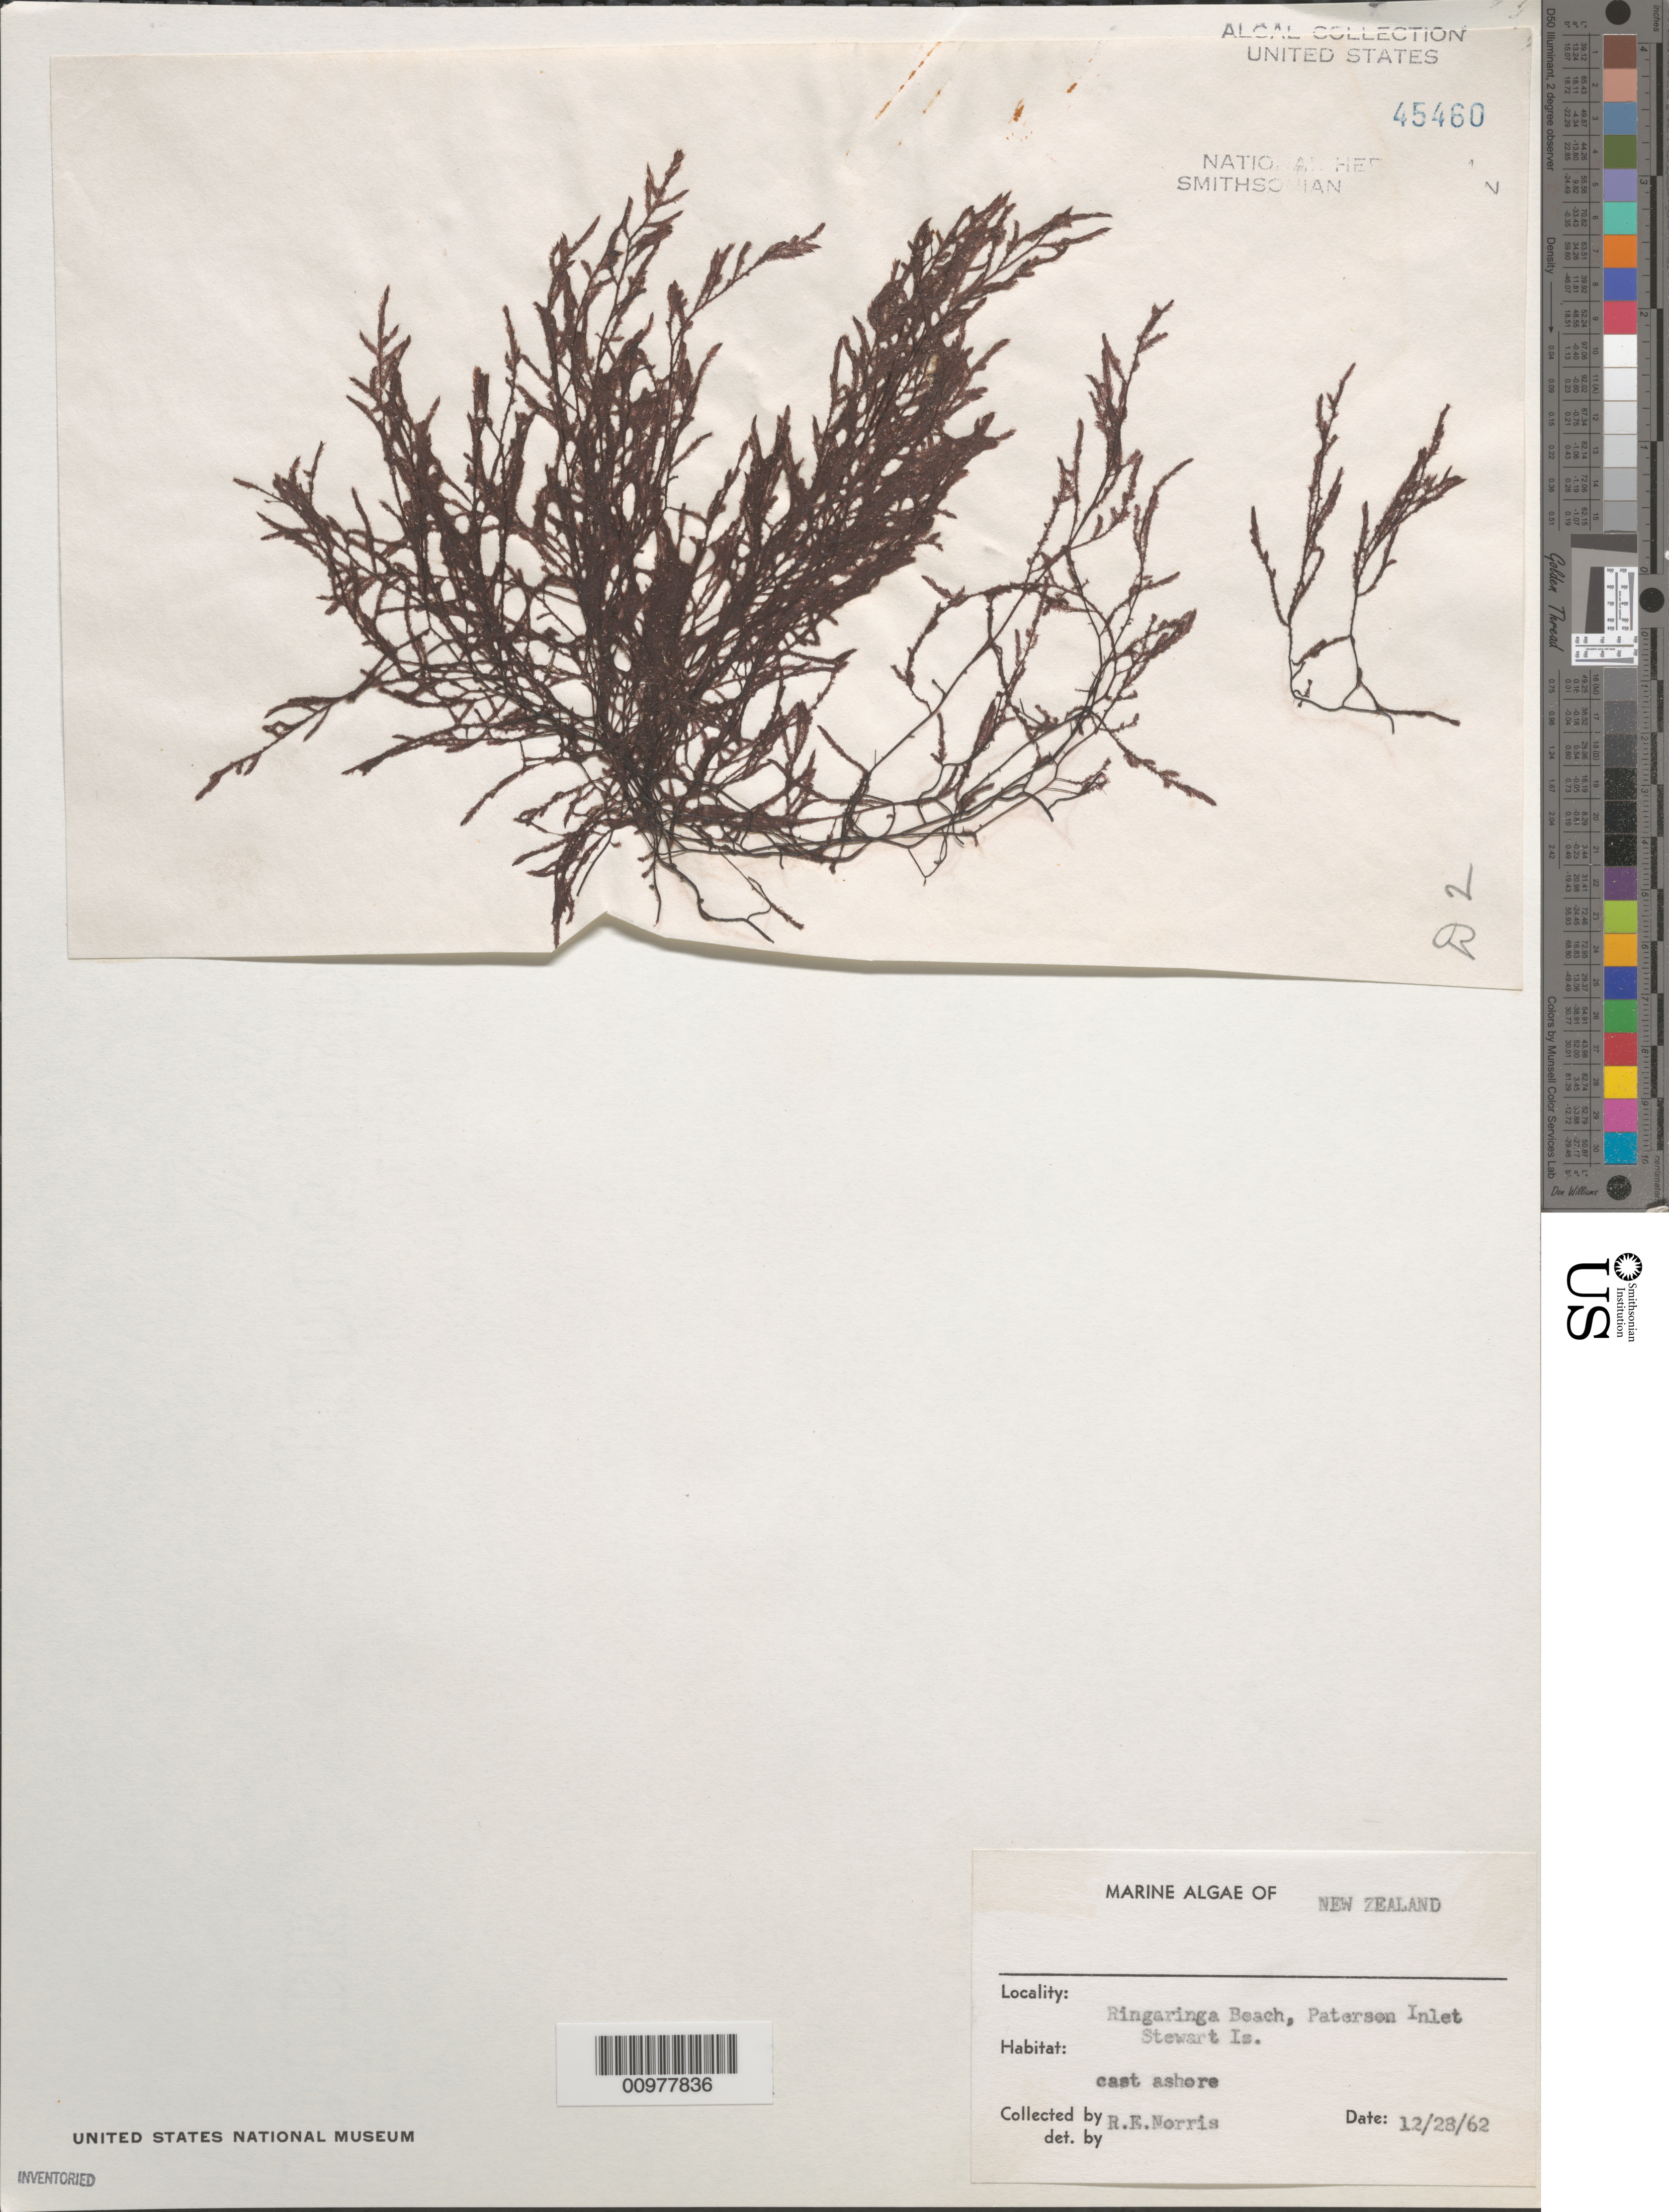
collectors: R. E. Norris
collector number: D-2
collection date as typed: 28 Dec 1962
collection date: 1962-12-28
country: New Zealand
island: Stewart Island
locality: Ringaringa Beach, Paterson Inlet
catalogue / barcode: US 45460